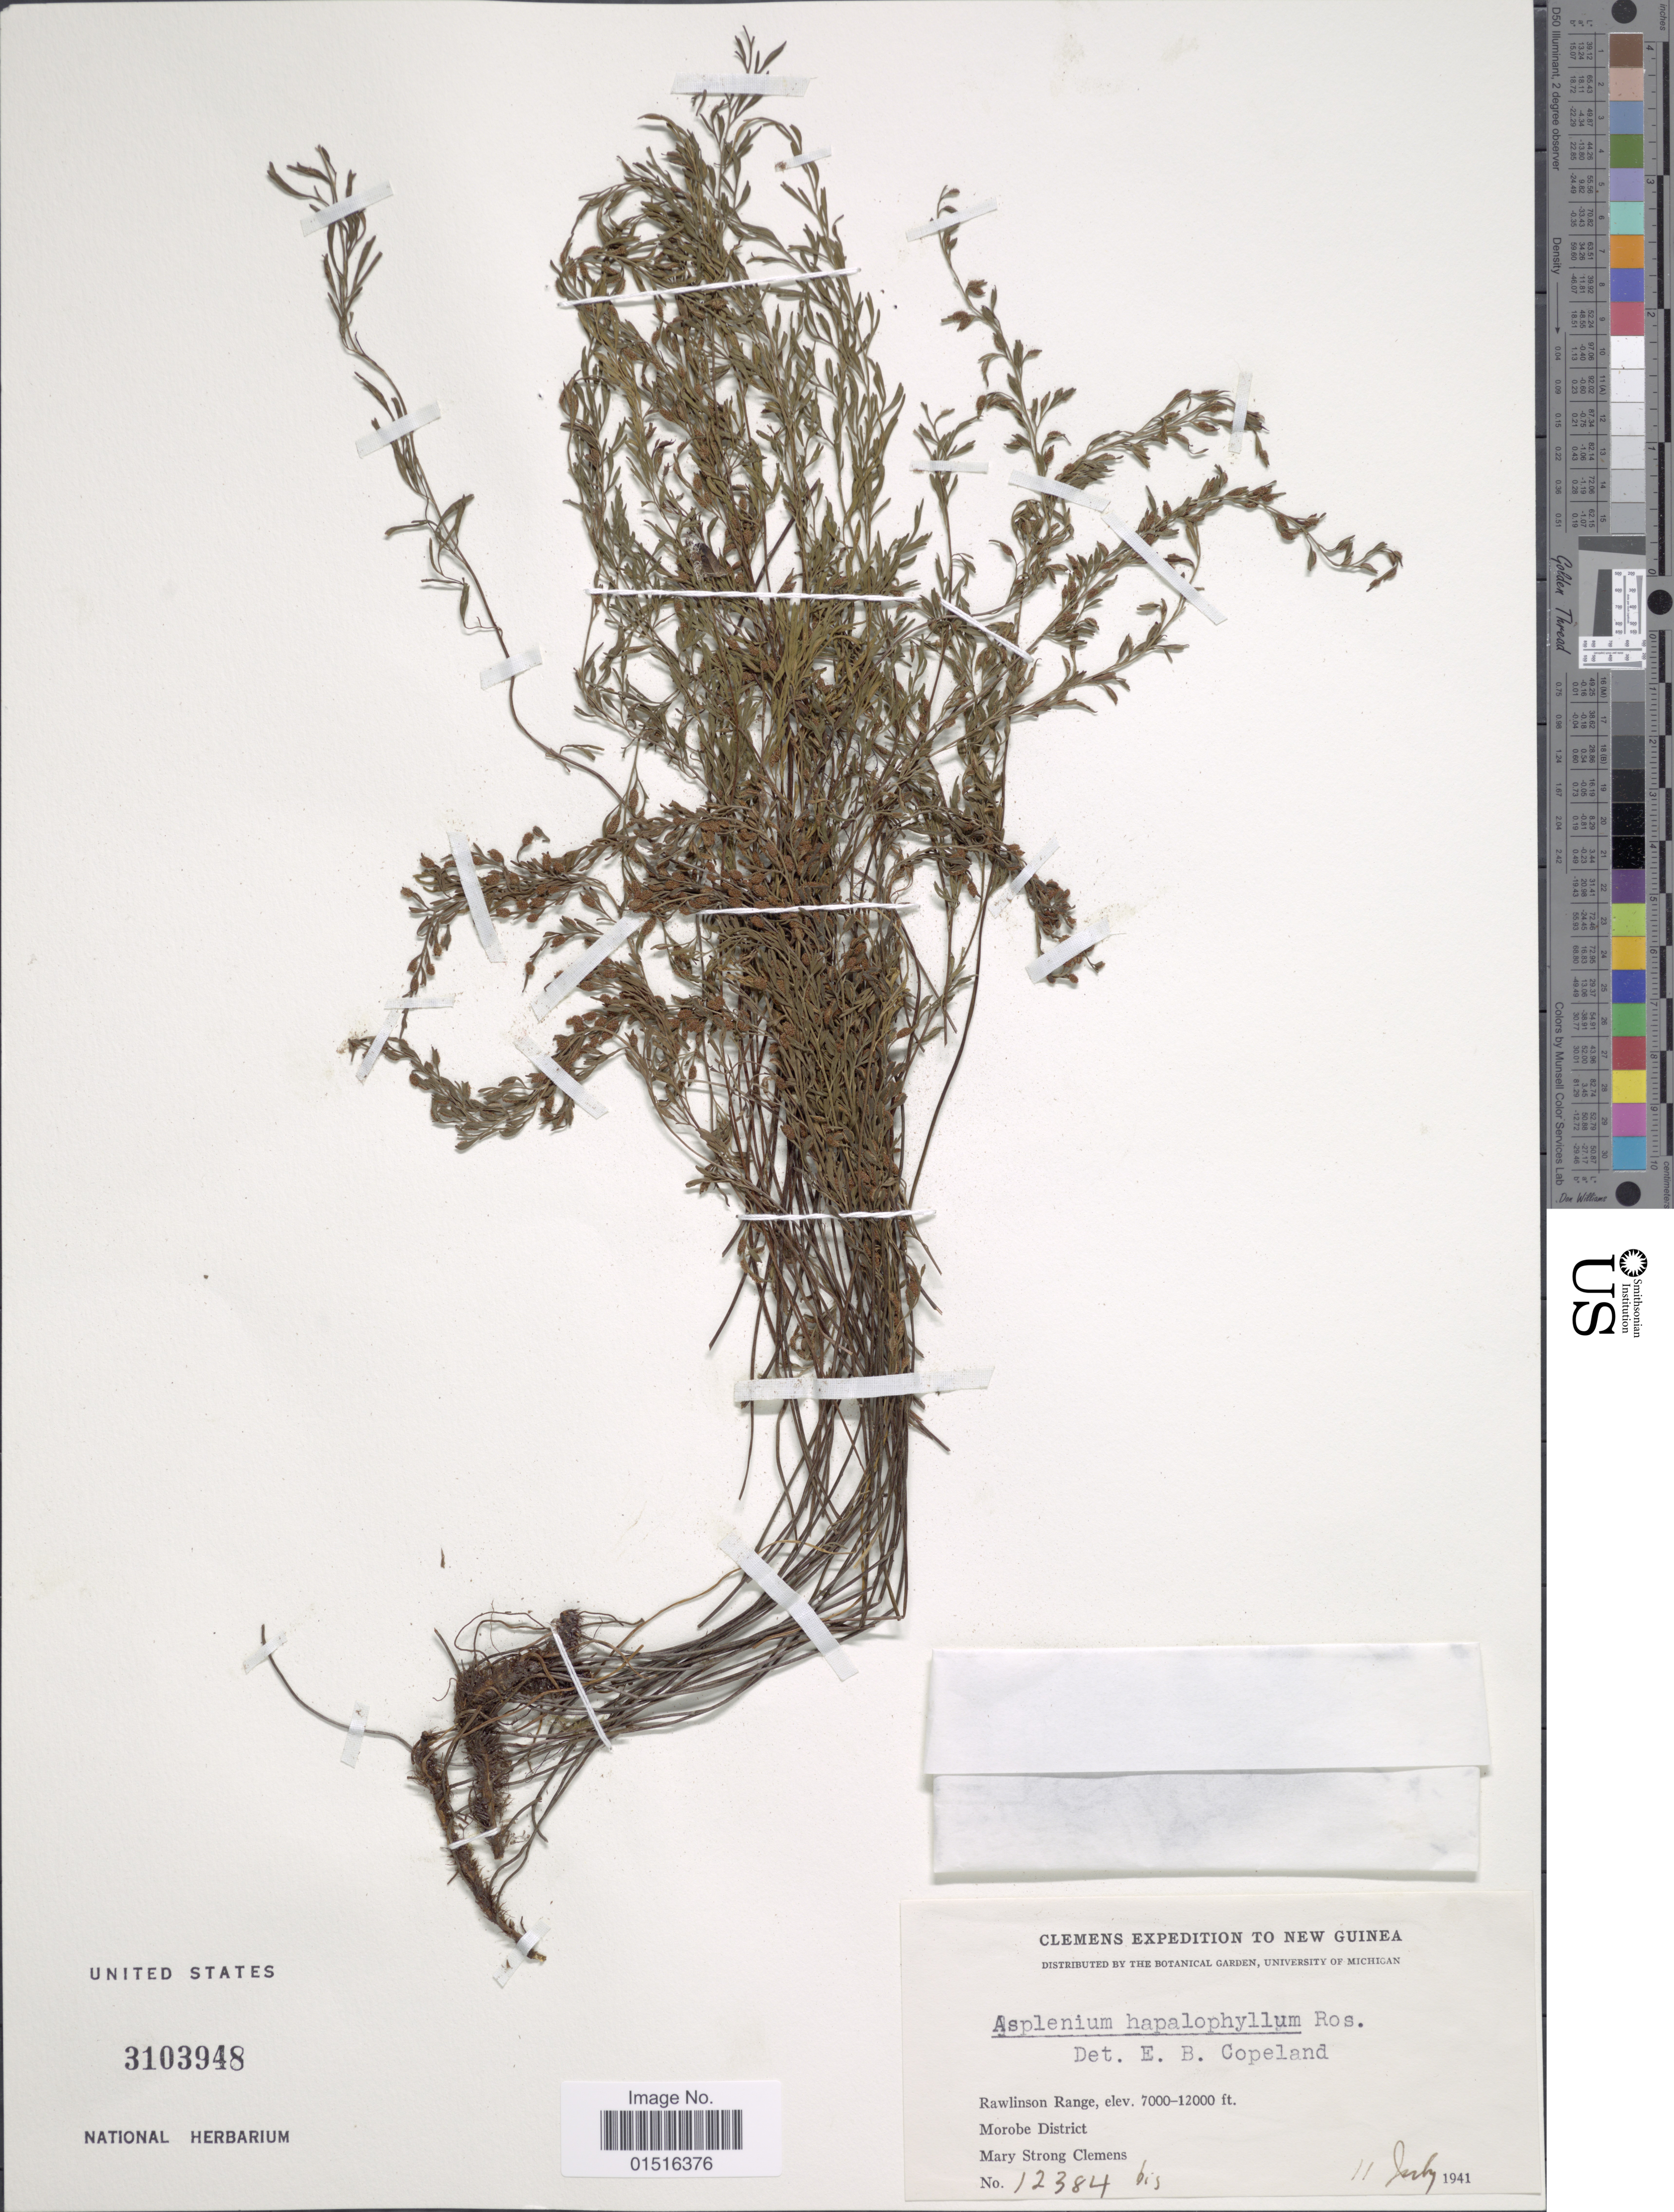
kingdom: Plantae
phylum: Tracheophyta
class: Polypodiopsida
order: Polypodiales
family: Aspleniaceae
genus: Asplenium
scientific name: Asplenium hapalophyllum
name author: Rosenst.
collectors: M. S. Clemens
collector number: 12384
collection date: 1941-07-11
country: Papua New Guinea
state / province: Morobe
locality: Rawlinson Range, Morobe District, New Guinea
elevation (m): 2134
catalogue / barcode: US 3103948